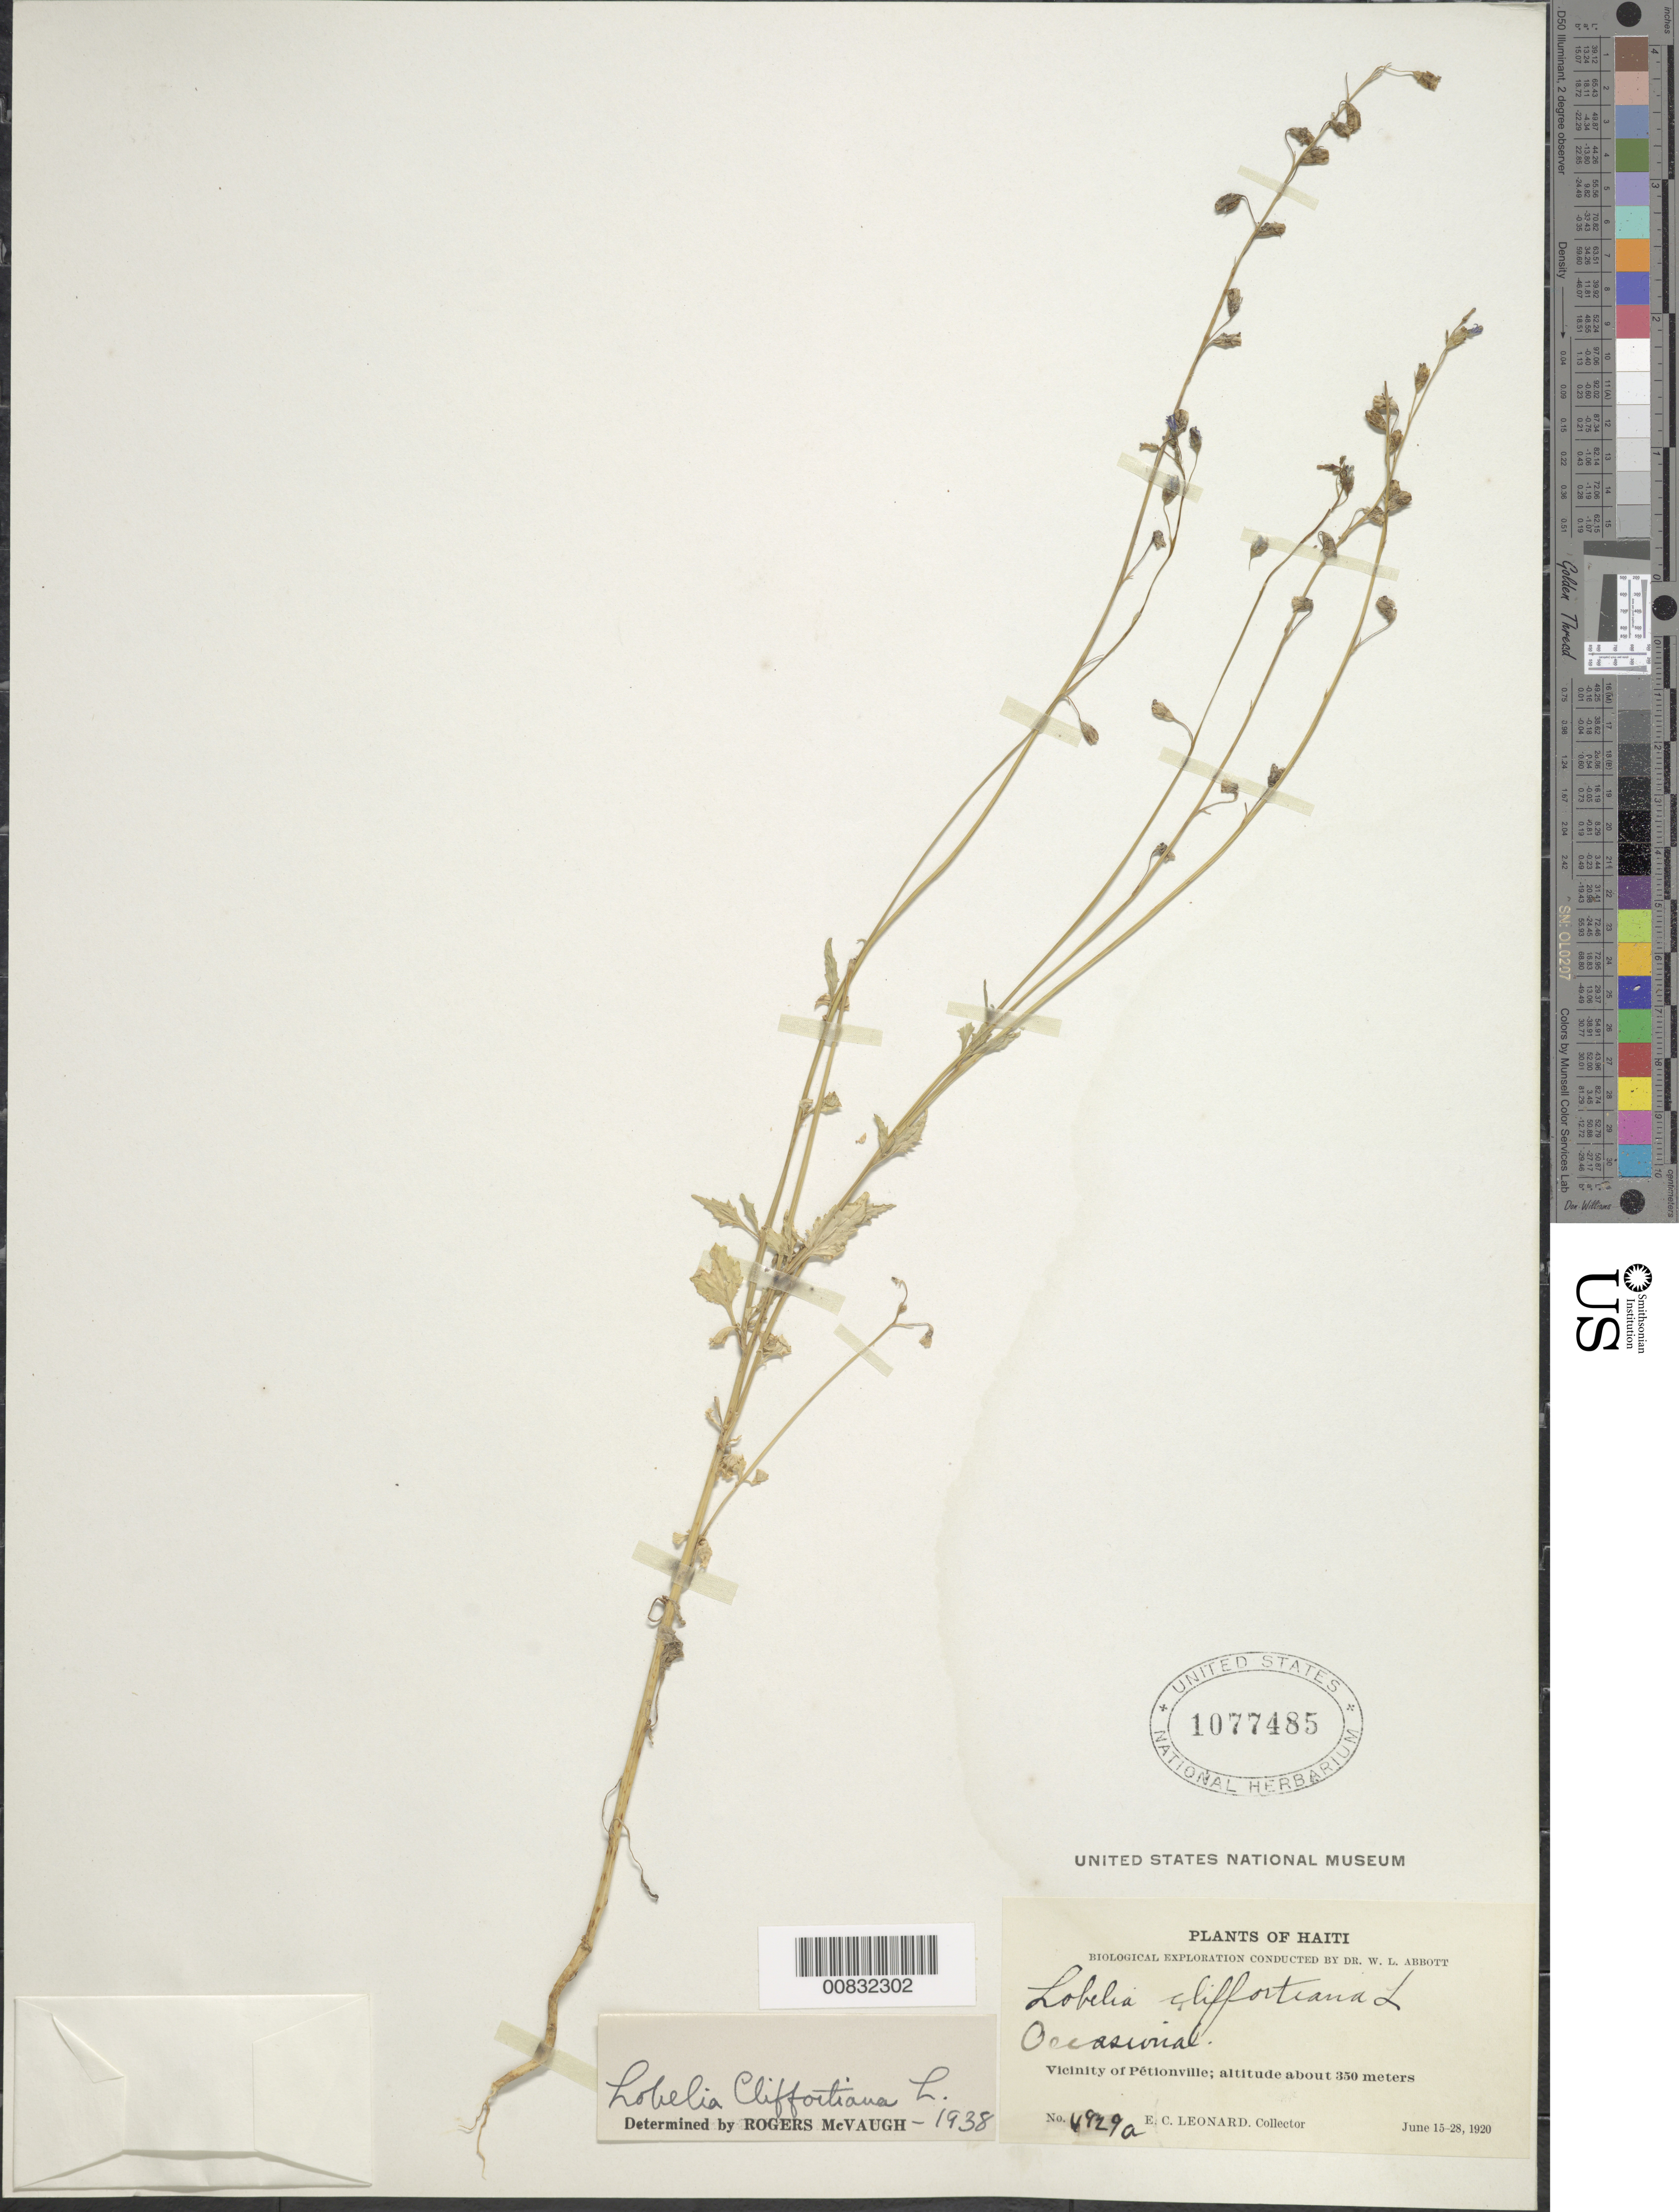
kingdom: Plantae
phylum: Tracheophyta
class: Magnoliopsida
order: Asterales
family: Campanulaceae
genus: Lobelia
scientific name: Lobelia cliffortiana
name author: L.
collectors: E. C. Leonard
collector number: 4929A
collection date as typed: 15 Jun 1920 to 28 Jun 1920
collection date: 1920-06-15/1920-06-28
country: Haiti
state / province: Ouest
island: Hispaniola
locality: Vicinity of Pétionville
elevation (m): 350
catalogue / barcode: US 1077485